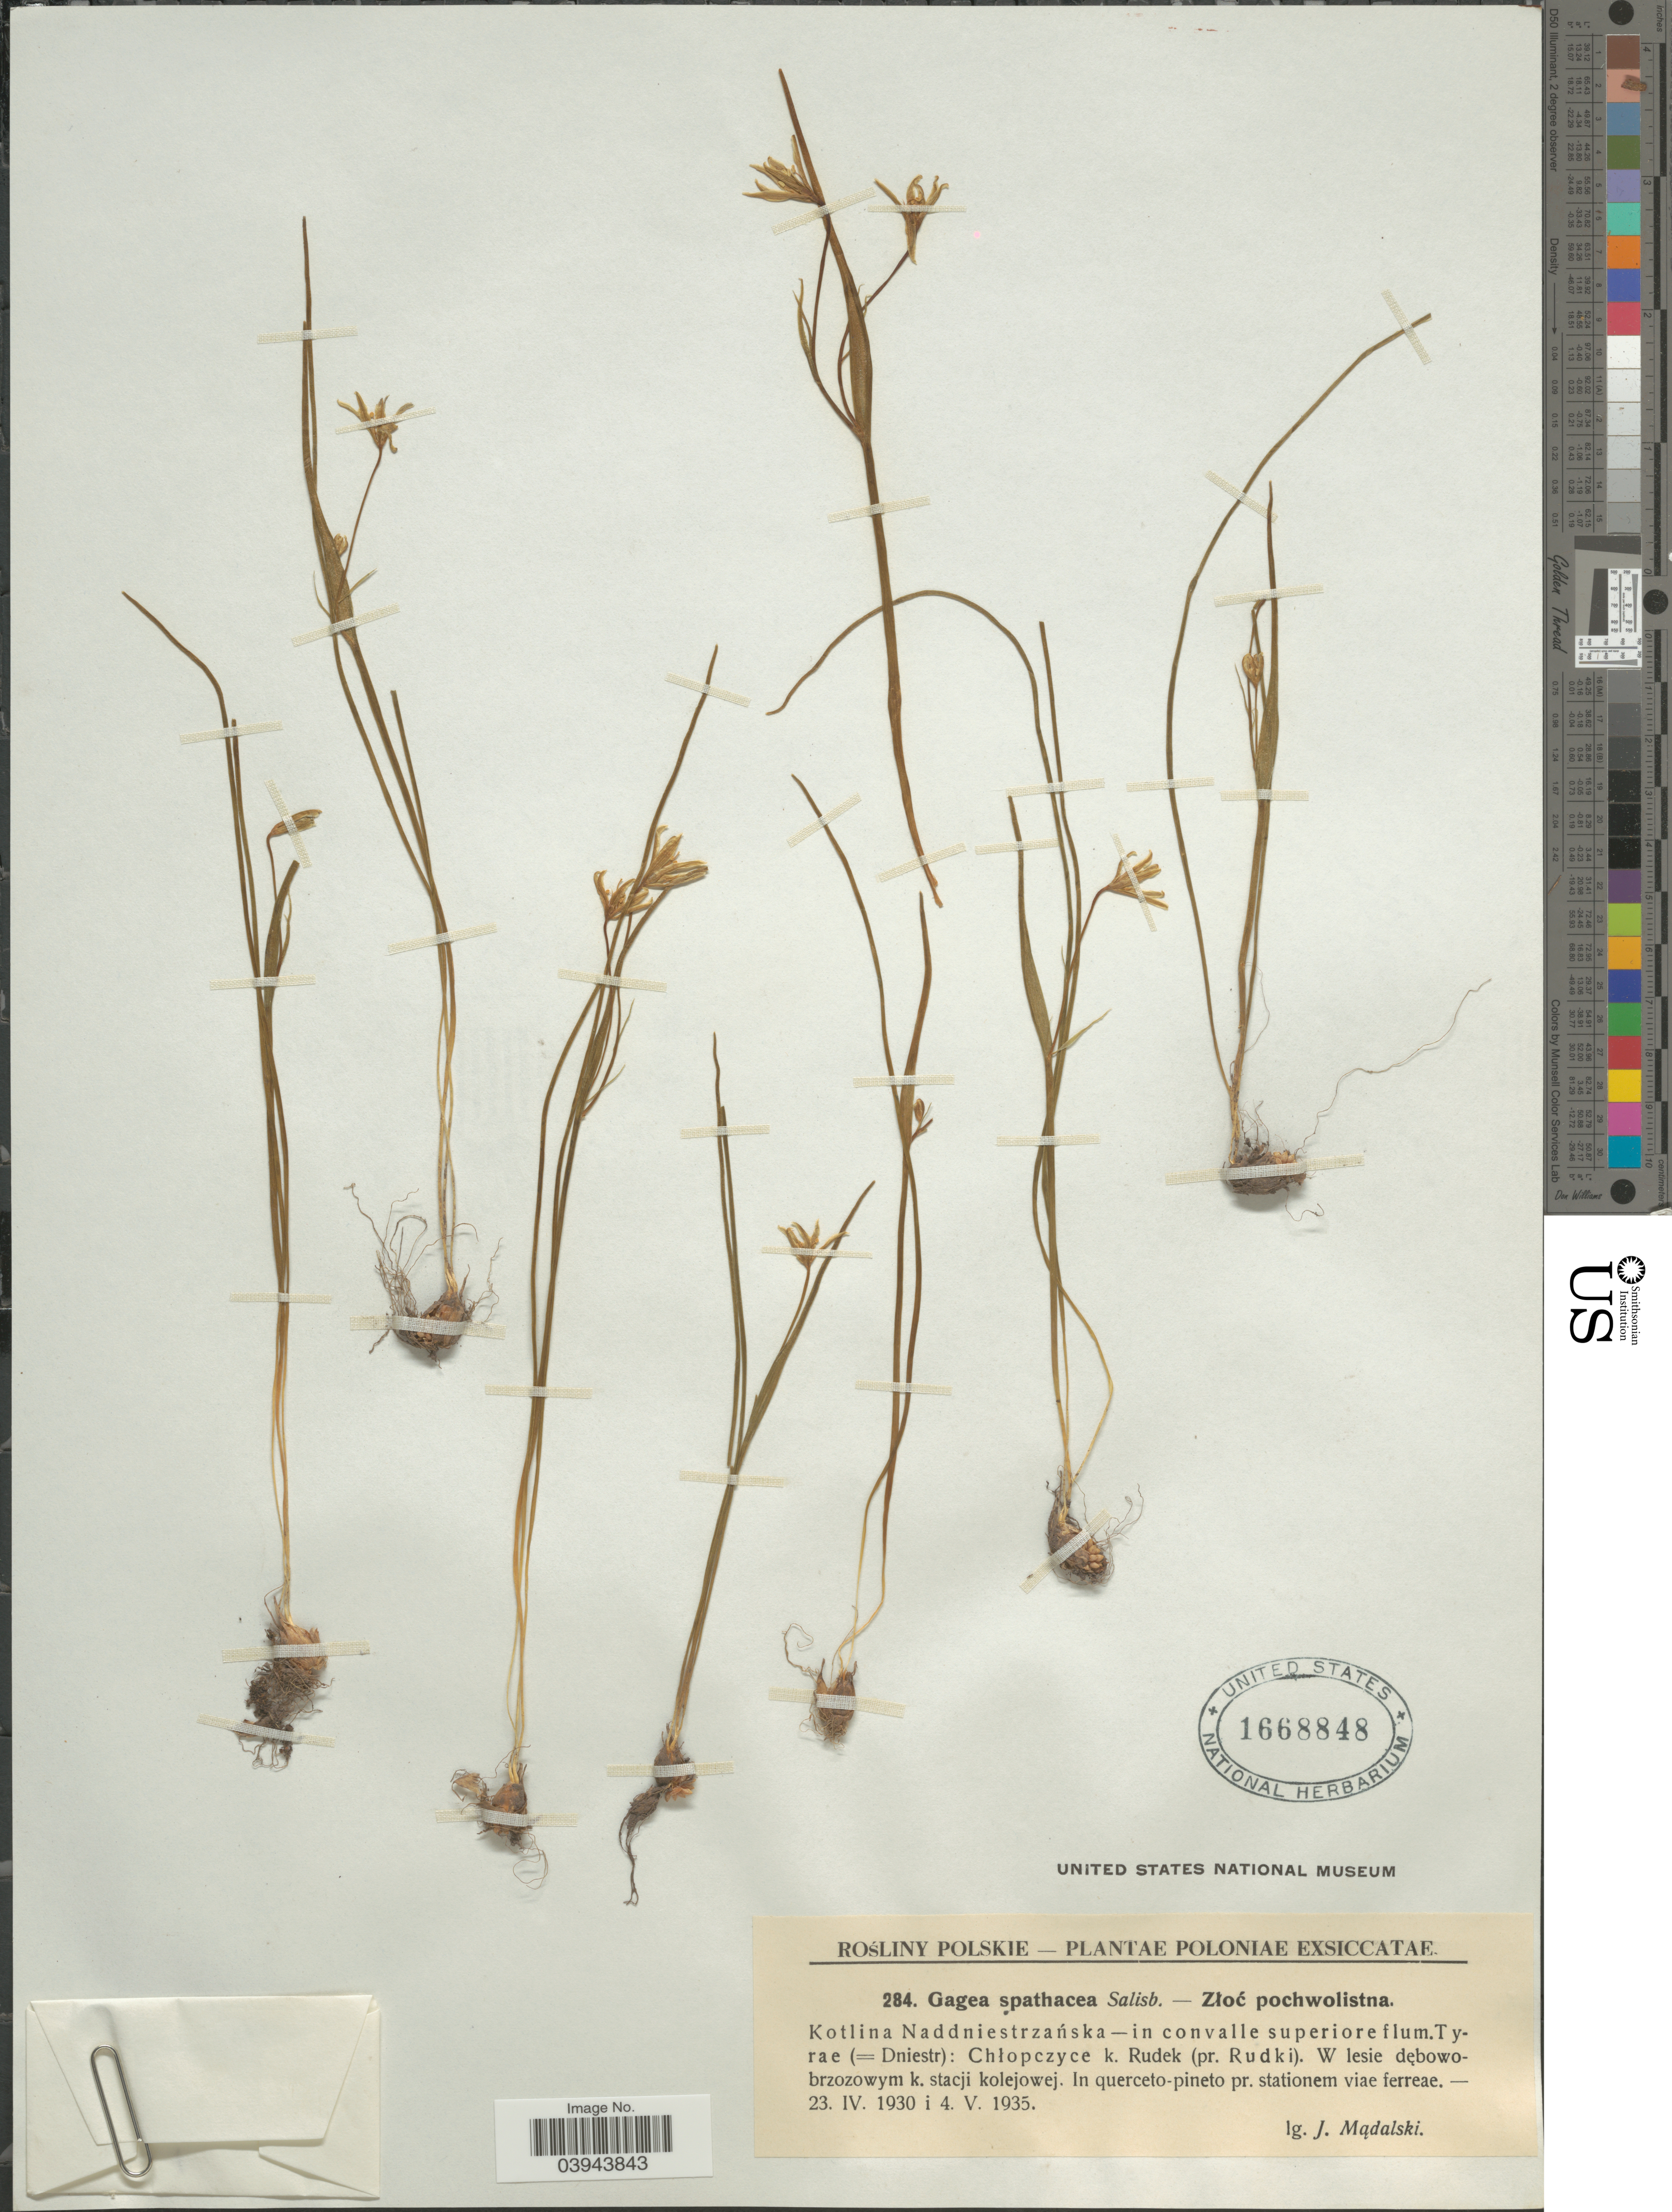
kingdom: Plantae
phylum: Tracheophyta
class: Liliopsida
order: Liliales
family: Liliaceae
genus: Gagea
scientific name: Gagea spathacea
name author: Salisb.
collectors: J. Madalski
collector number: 284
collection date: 1930-04-23/1935-05-04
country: Poland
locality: Kotlina Naddniestrzańska - in convalle superiore flum. Tyrae (=Dniestr): Chłopczyce k. Rudek (pr. Rudki).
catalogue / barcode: US 1668848